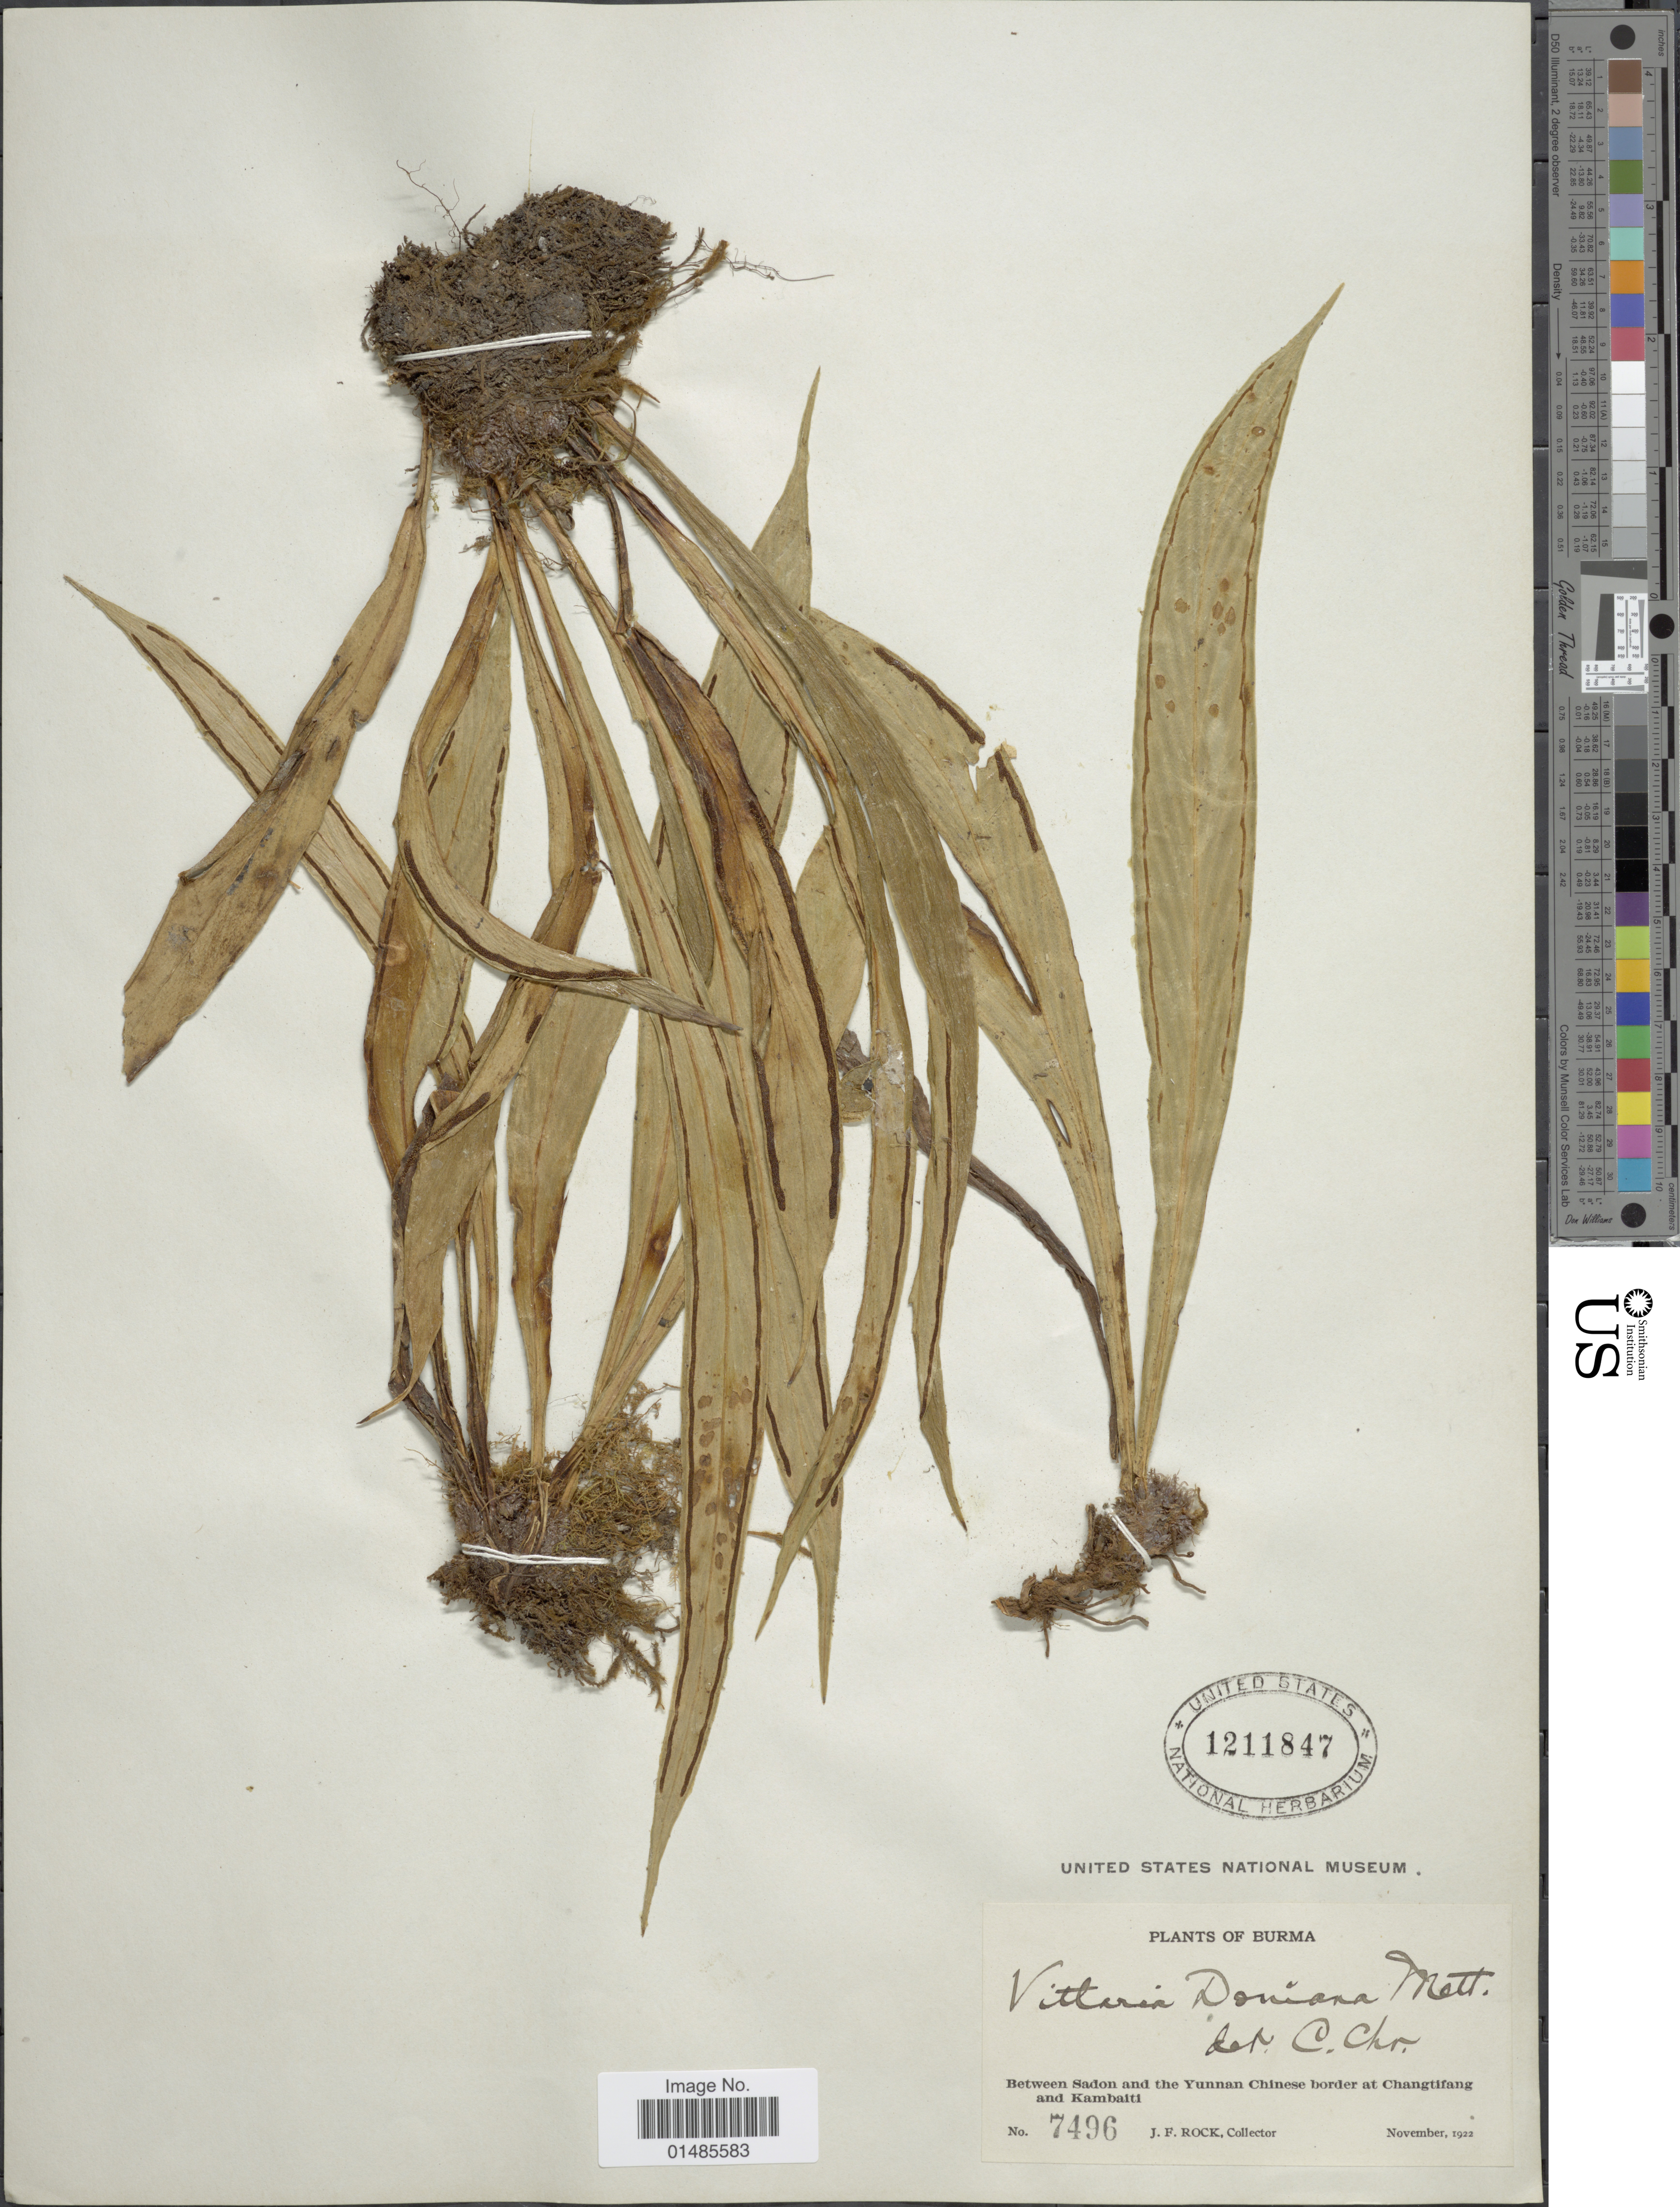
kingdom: Plantae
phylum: Tracheophyta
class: Polypodiopsida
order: Polypodiales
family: Pteridaceae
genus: Haplopteris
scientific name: Haplopteris doniana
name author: (Mett. ex Hieron.) E.H. Crane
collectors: J. Rock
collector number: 7496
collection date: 1922-11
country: Myanmar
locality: Burma. Between Sadon and the Yunnan Chinese border at Changtifang and Kambaiti.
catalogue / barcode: US 1211847